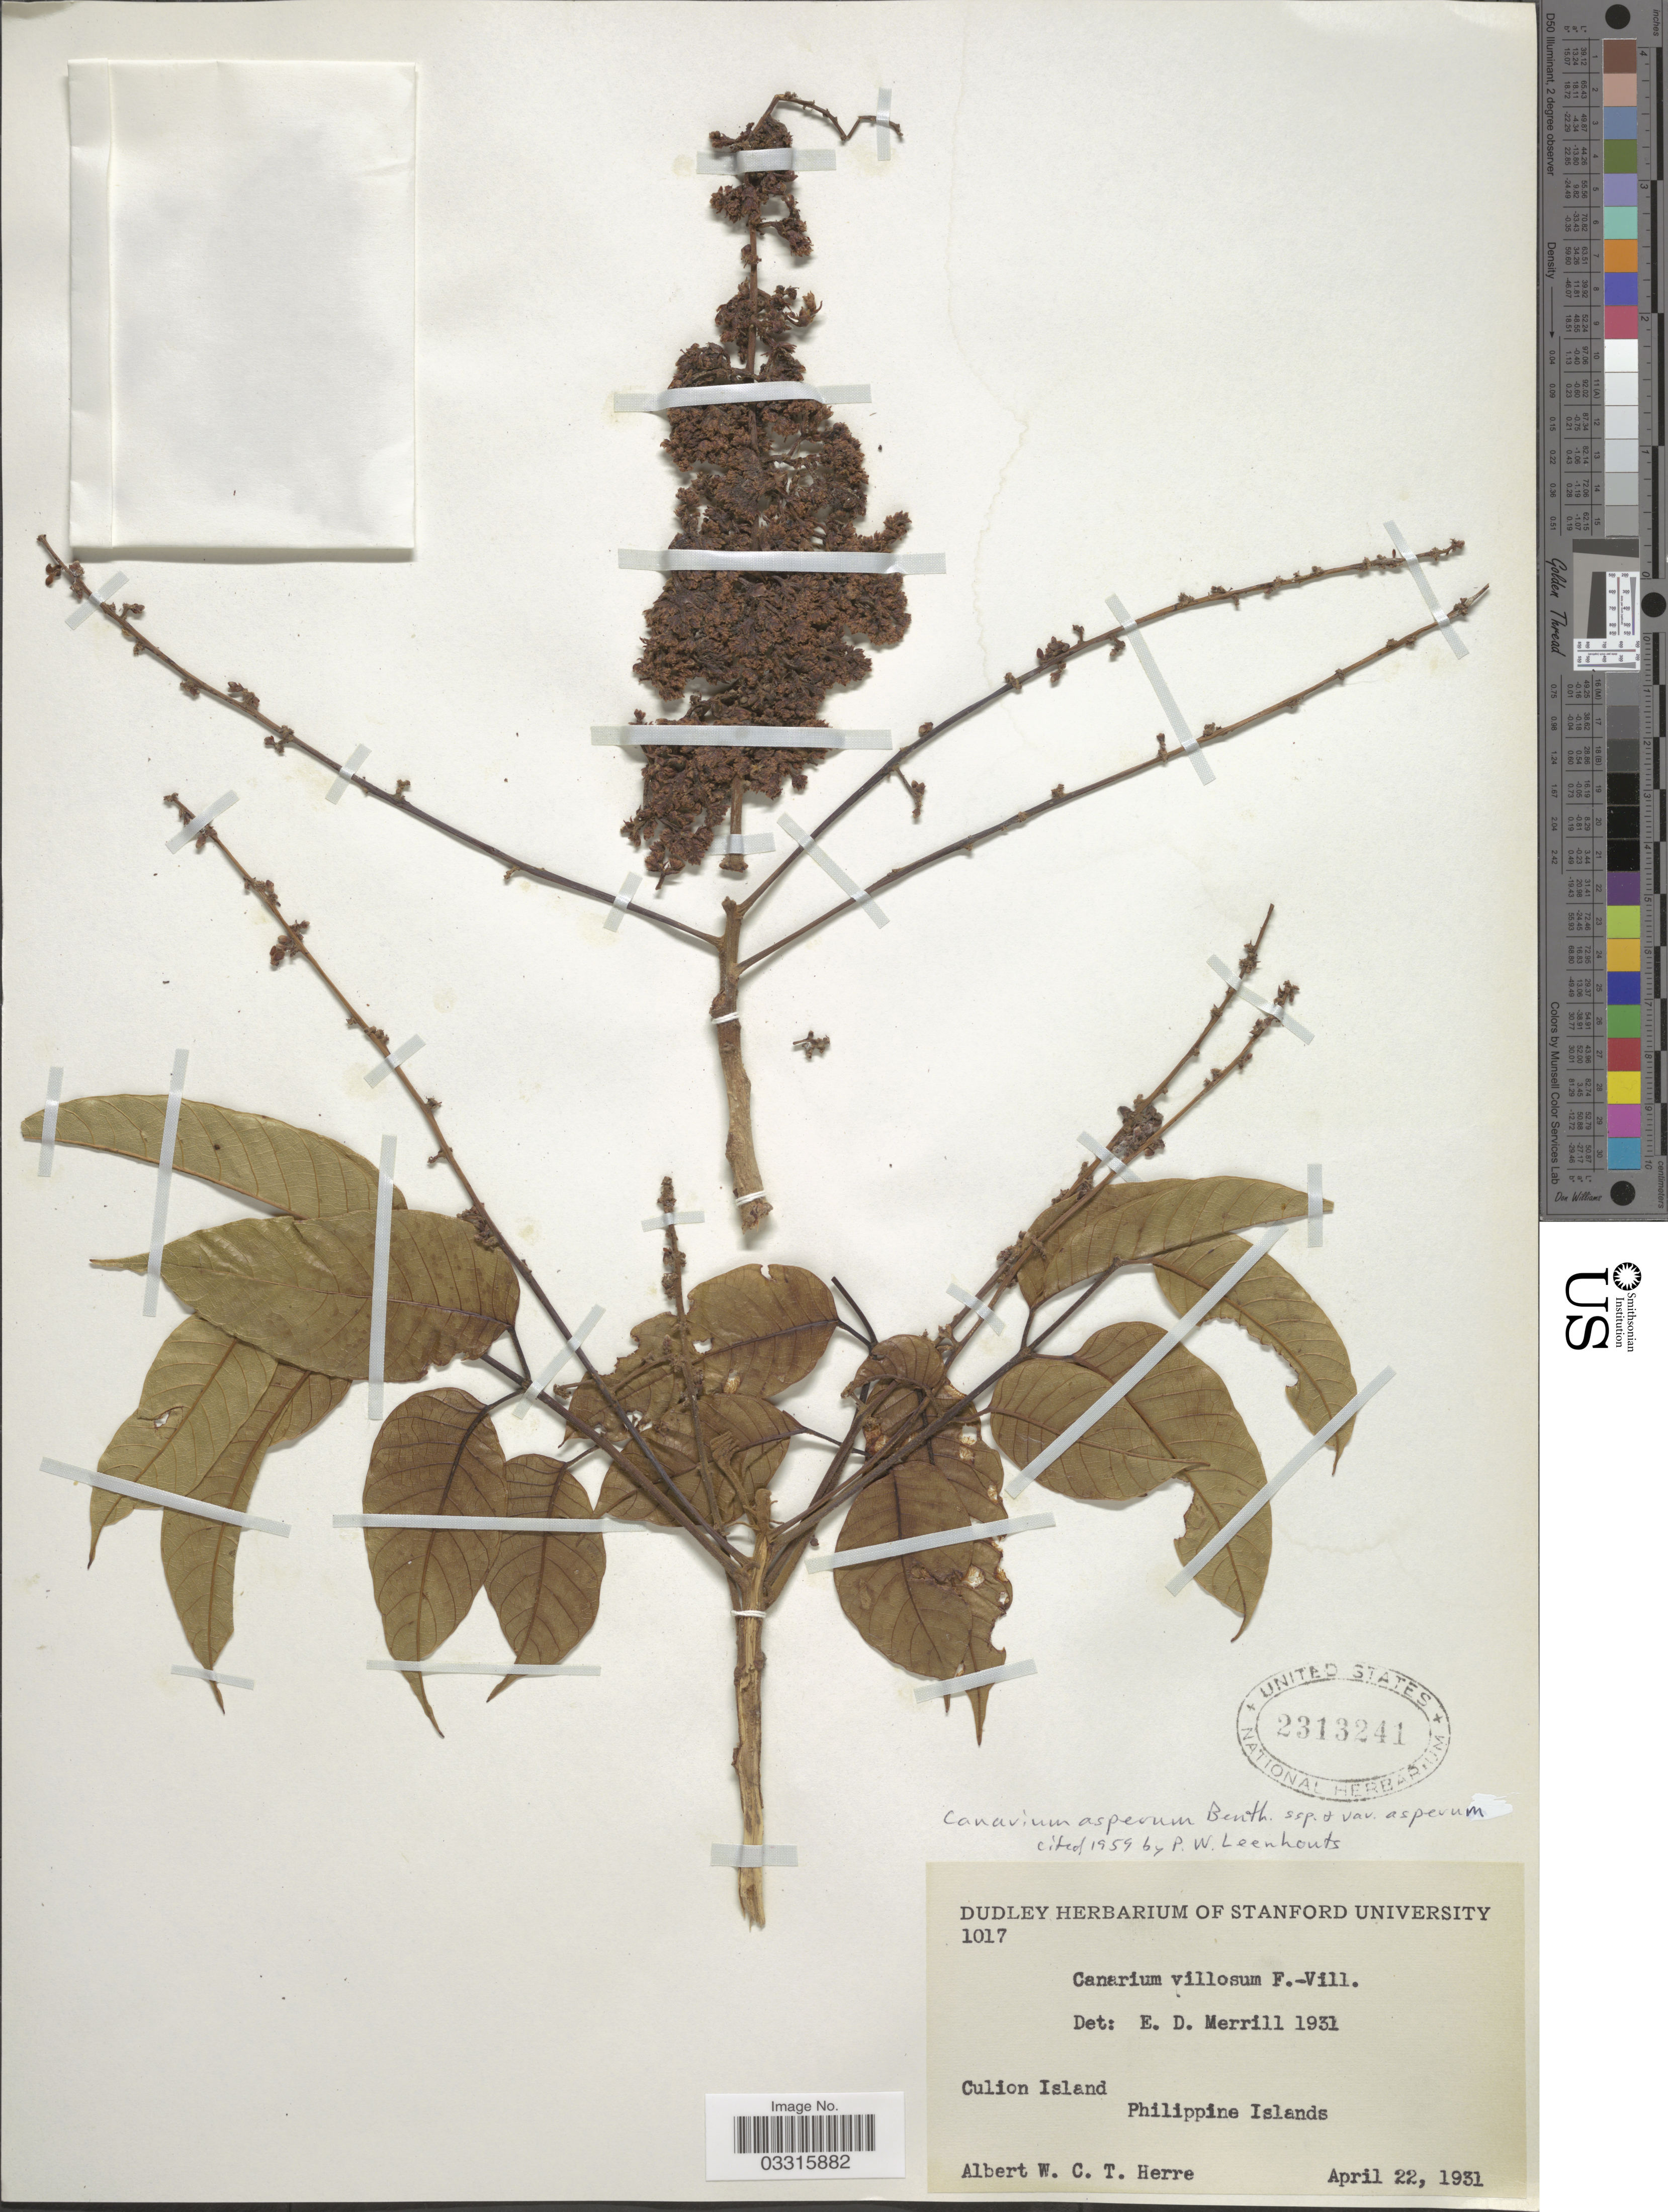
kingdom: Plantae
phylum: Tracheophyta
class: Magnoliopsida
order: Sapindales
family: Burseraceae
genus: Canarium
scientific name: Canarium asperum subsp. asperum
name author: Benth.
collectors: A. W. Herre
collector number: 1017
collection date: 1931-04-22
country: Philippines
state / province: Mimaropa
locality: Culion Island.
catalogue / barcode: US 2313241